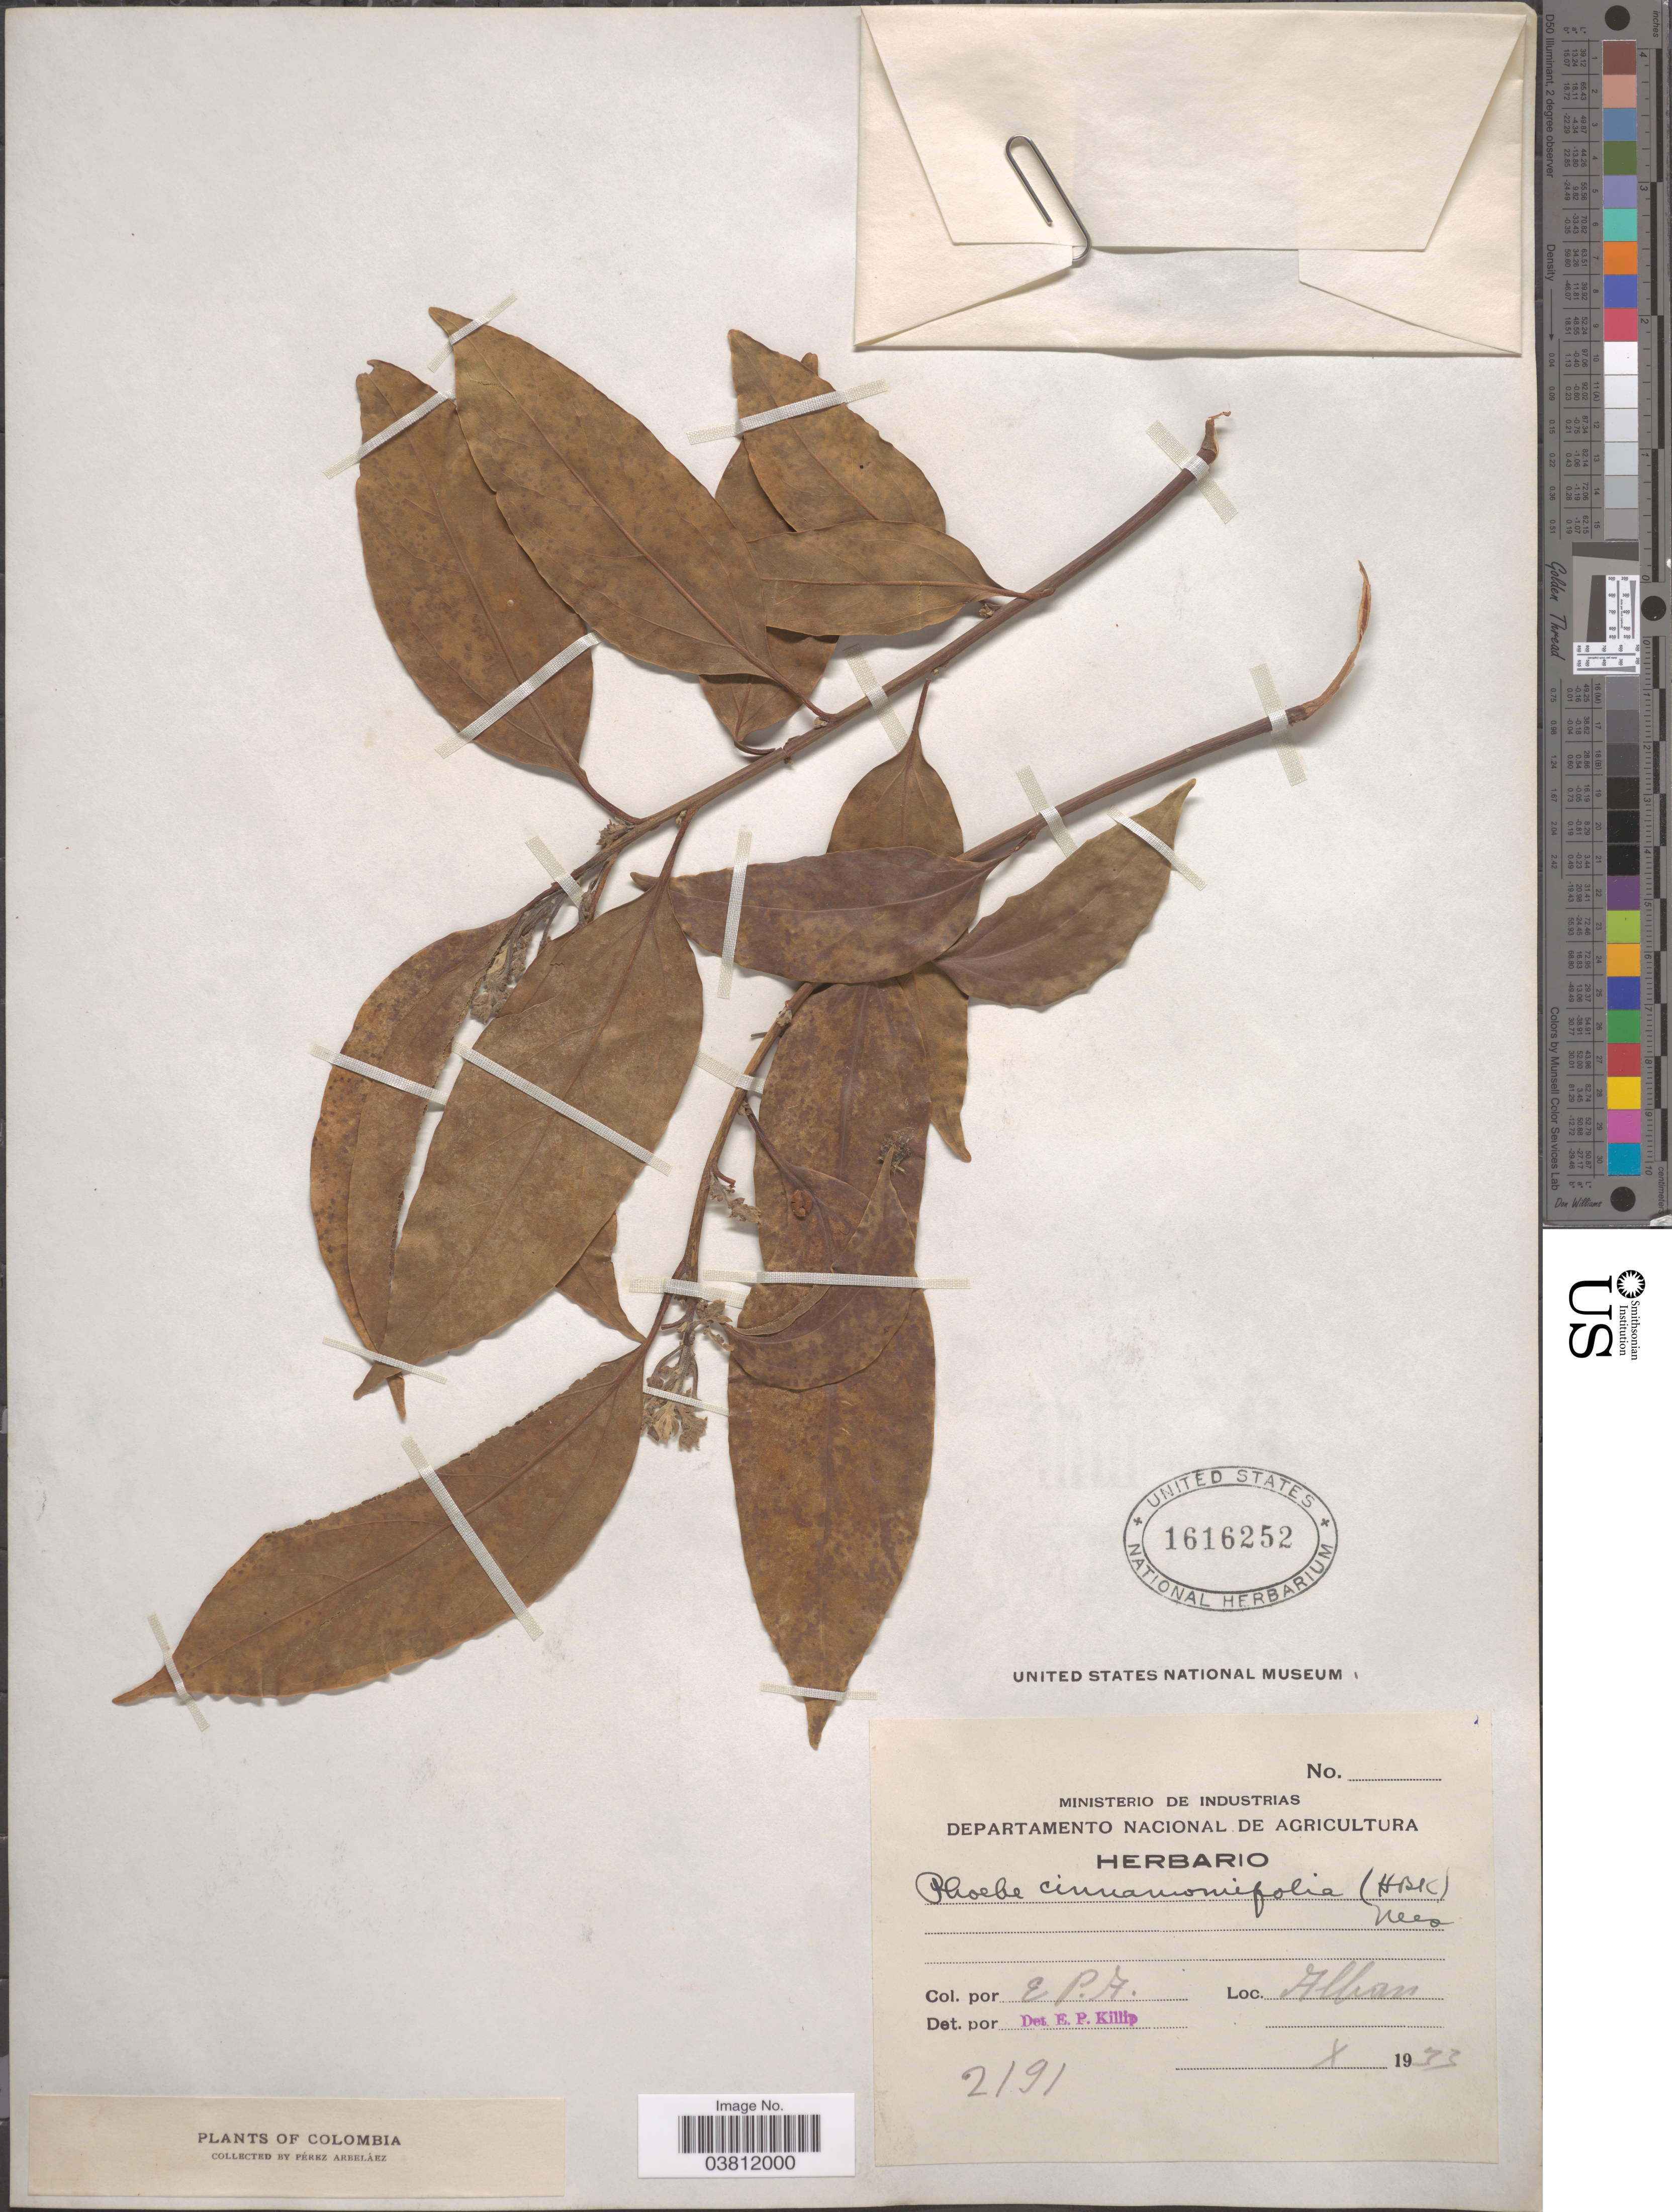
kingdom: Plantae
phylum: Tracheophyta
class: Magnoliopsida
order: Laurales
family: Lauraceae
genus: Phoebe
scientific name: Phoebe cinnamomifolia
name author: (Kunth) Nees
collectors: E. Pérez Arbeláez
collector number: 2191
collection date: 1933-10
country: Colombia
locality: Alban.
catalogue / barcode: US 1616252